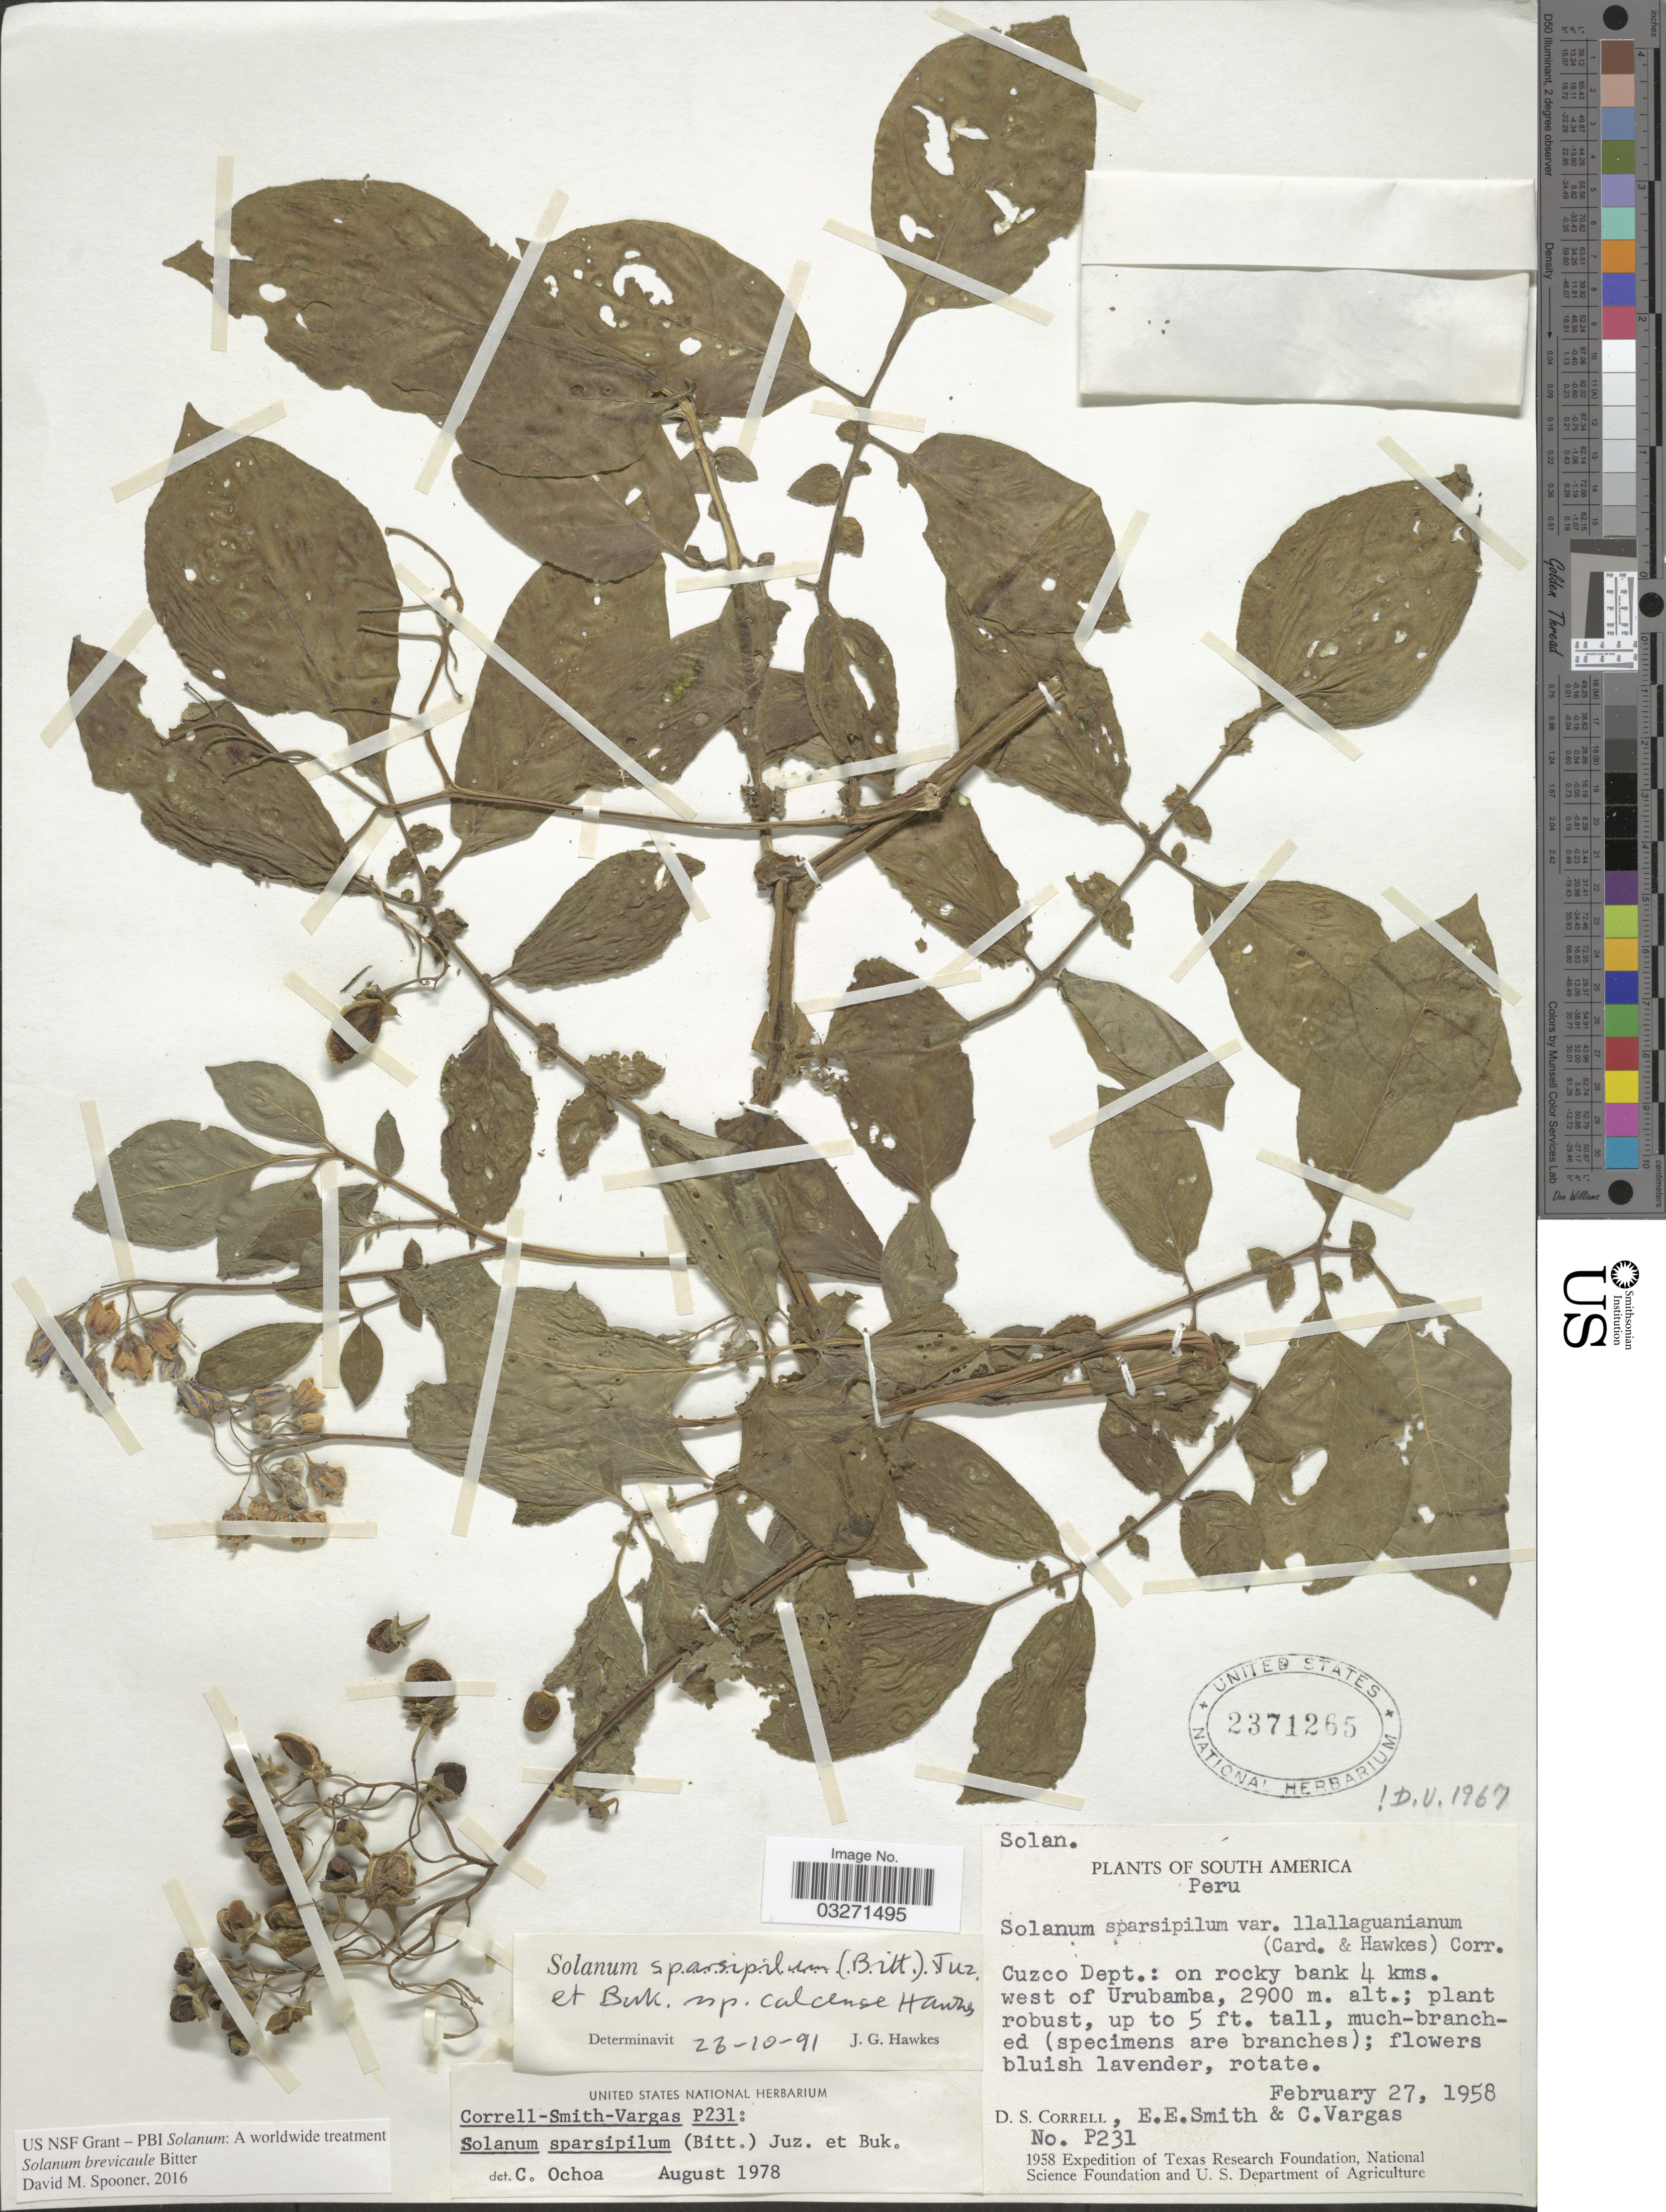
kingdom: Plantae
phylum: Tracheophyta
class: Magnoliopsida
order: Solanales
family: Solanaceae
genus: Solanum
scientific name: Solanum brevicaule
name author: Bitter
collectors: D. S. Correll, E. E. Smith & C. Vargas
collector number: P231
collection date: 1958-02-27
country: Peru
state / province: Cusco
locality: Cuzco Dept.: on rocky bank 4 kms. west of Urubamba.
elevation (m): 2900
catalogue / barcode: US 2371265